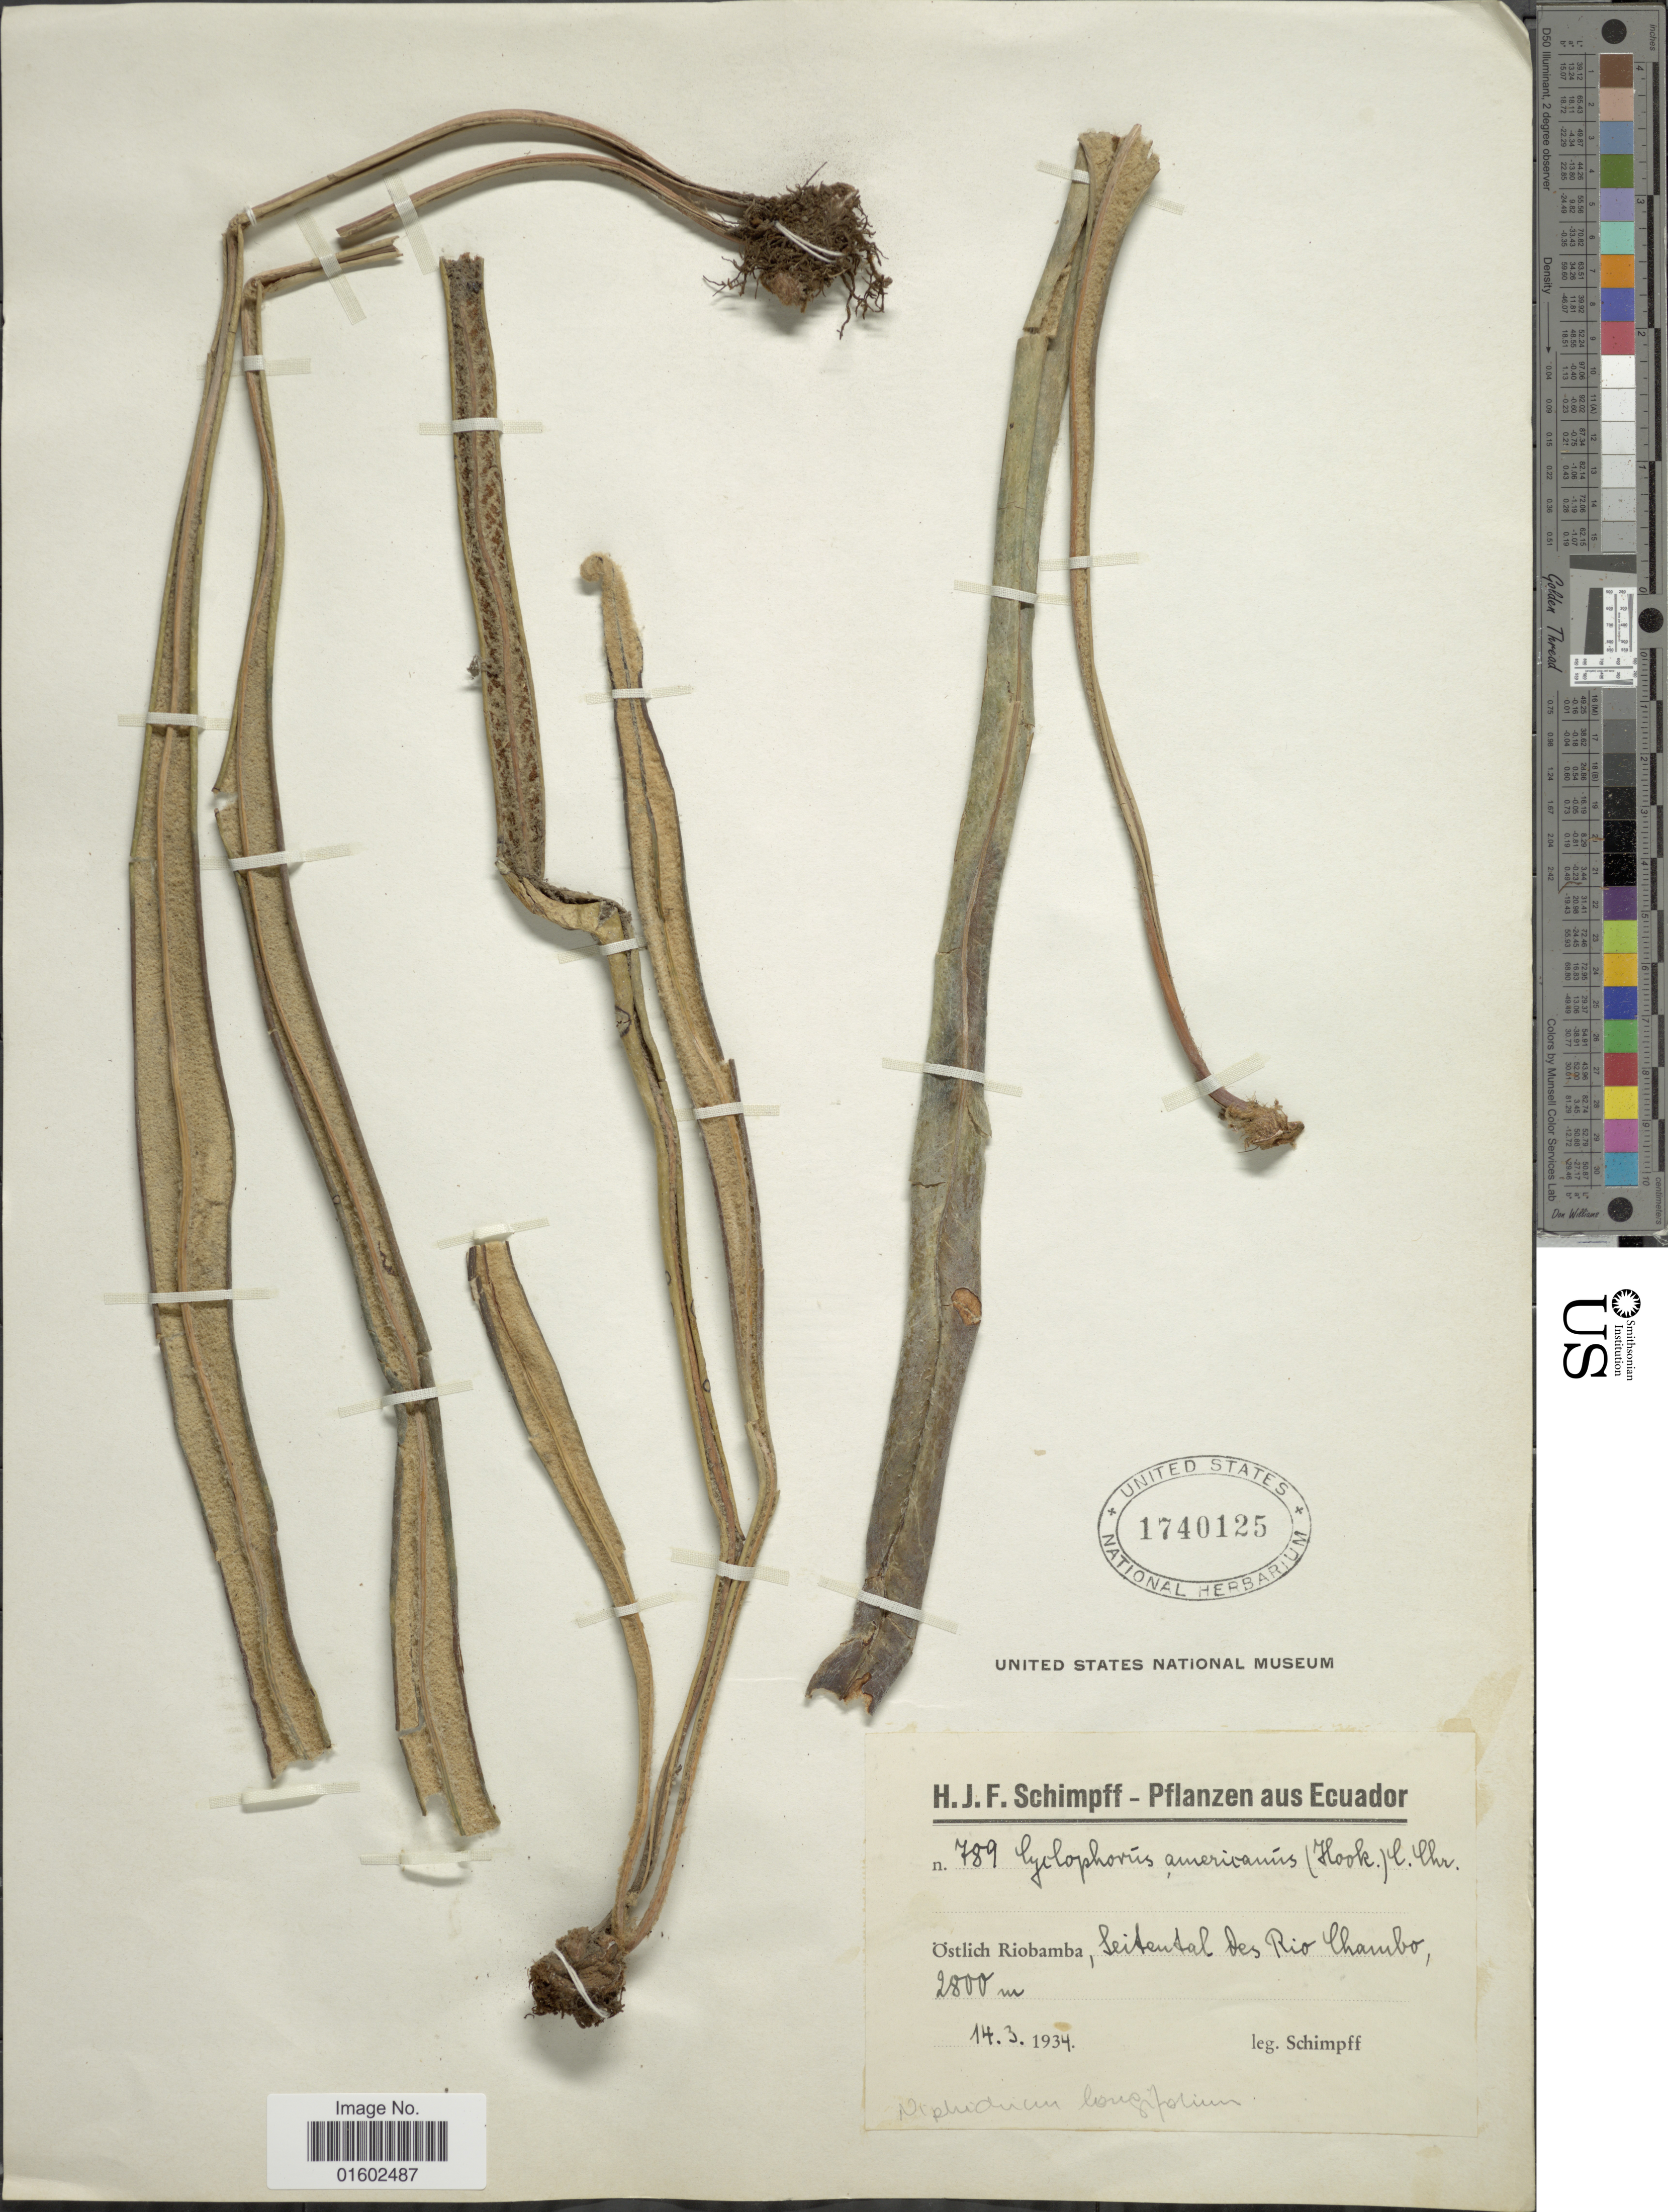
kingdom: Plantae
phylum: Tracheophyta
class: Polypodiopsida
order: Polypodiales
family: Polypodiaceae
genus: Niphidium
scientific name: Niphidium longifolium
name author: (Cav.) C.V. Morton & Lellinger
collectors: H. Schimpff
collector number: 789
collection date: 1934-03-14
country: Ecuador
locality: Ostlich Riobamba, seibeutal bes Rio Chambo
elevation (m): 2800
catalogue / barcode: US 1740125